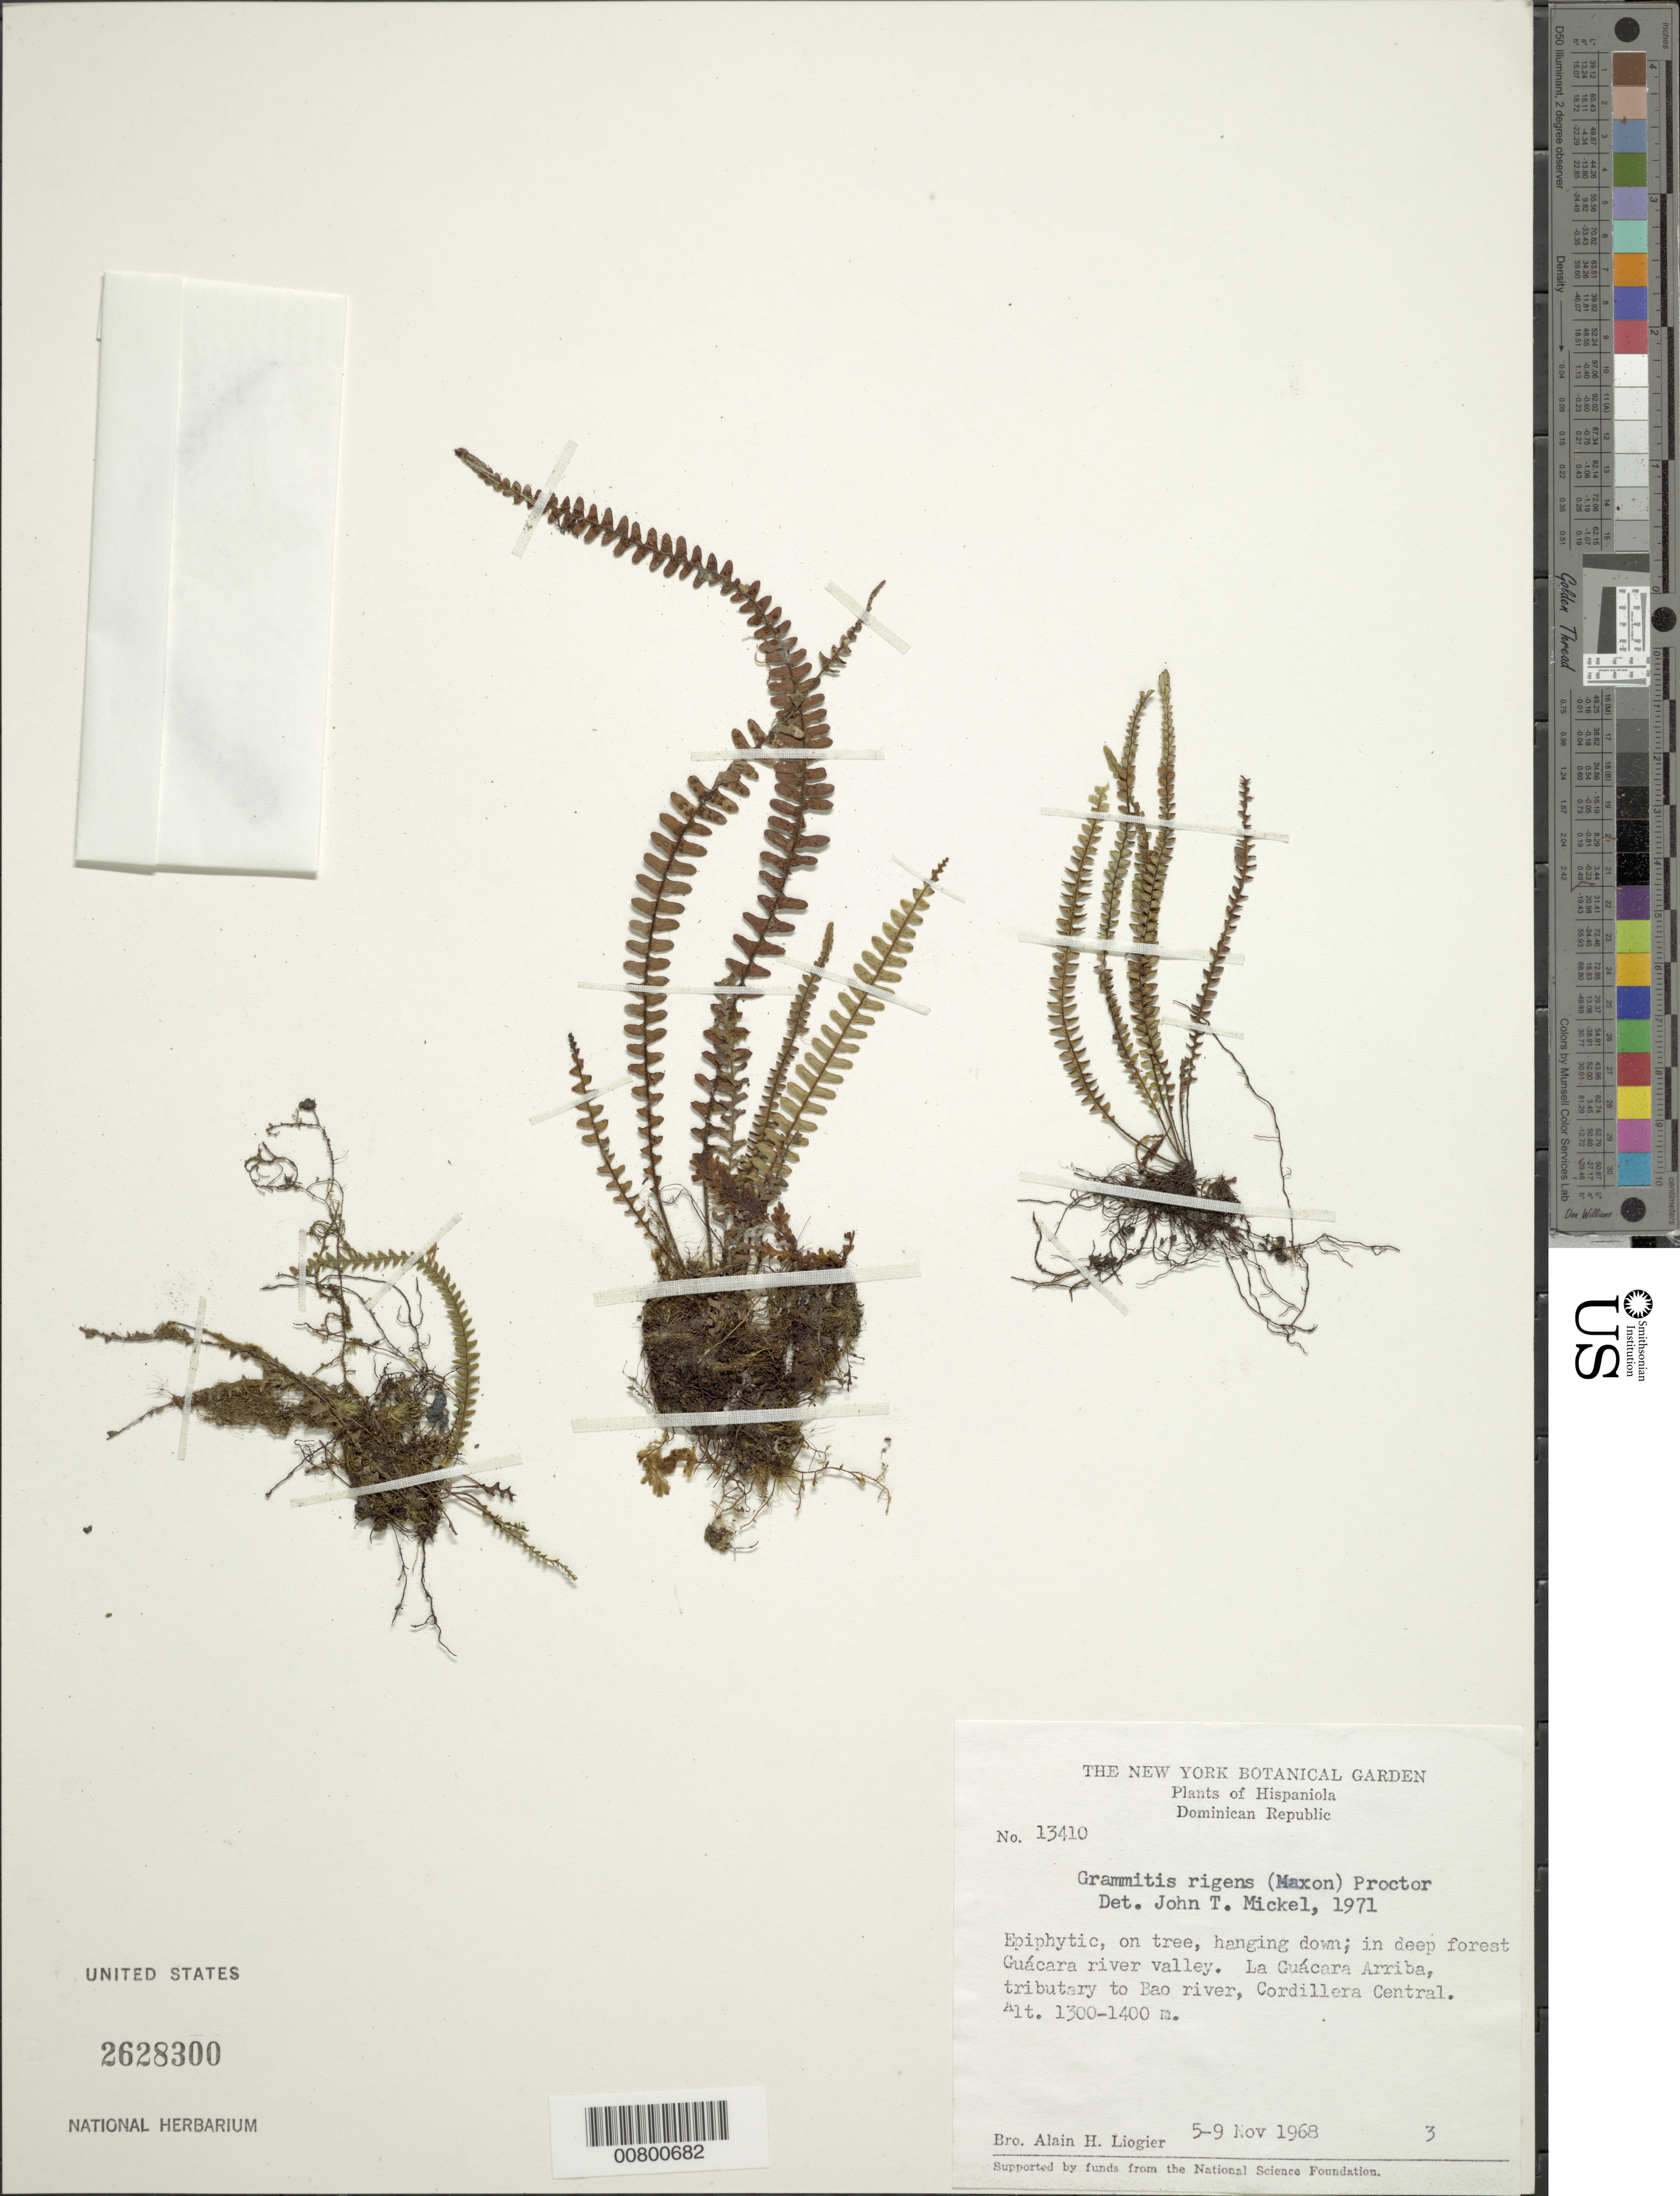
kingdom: Plantae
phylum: Tracheophyta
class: Polypodiopsida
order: Polypodiales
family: Polypodiaceae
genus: Melpomene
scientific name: Melpomene xiphopteroides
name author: (Liebm.) A.R. Sm. & R.C. Moran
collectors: A. H. Liogier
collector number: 13410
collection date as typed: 05 Nov 1968 to 09 Nov 1968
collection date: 1968-11-05/1968-11-09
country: Dominican Republic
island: Hispaniola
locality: Cordillera Central, Cuácara R. valley, La Cuácara Arriba, tributary to Bao R.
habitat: Deep forest, hanging from tree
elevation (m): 1300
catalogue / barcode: US 2628300